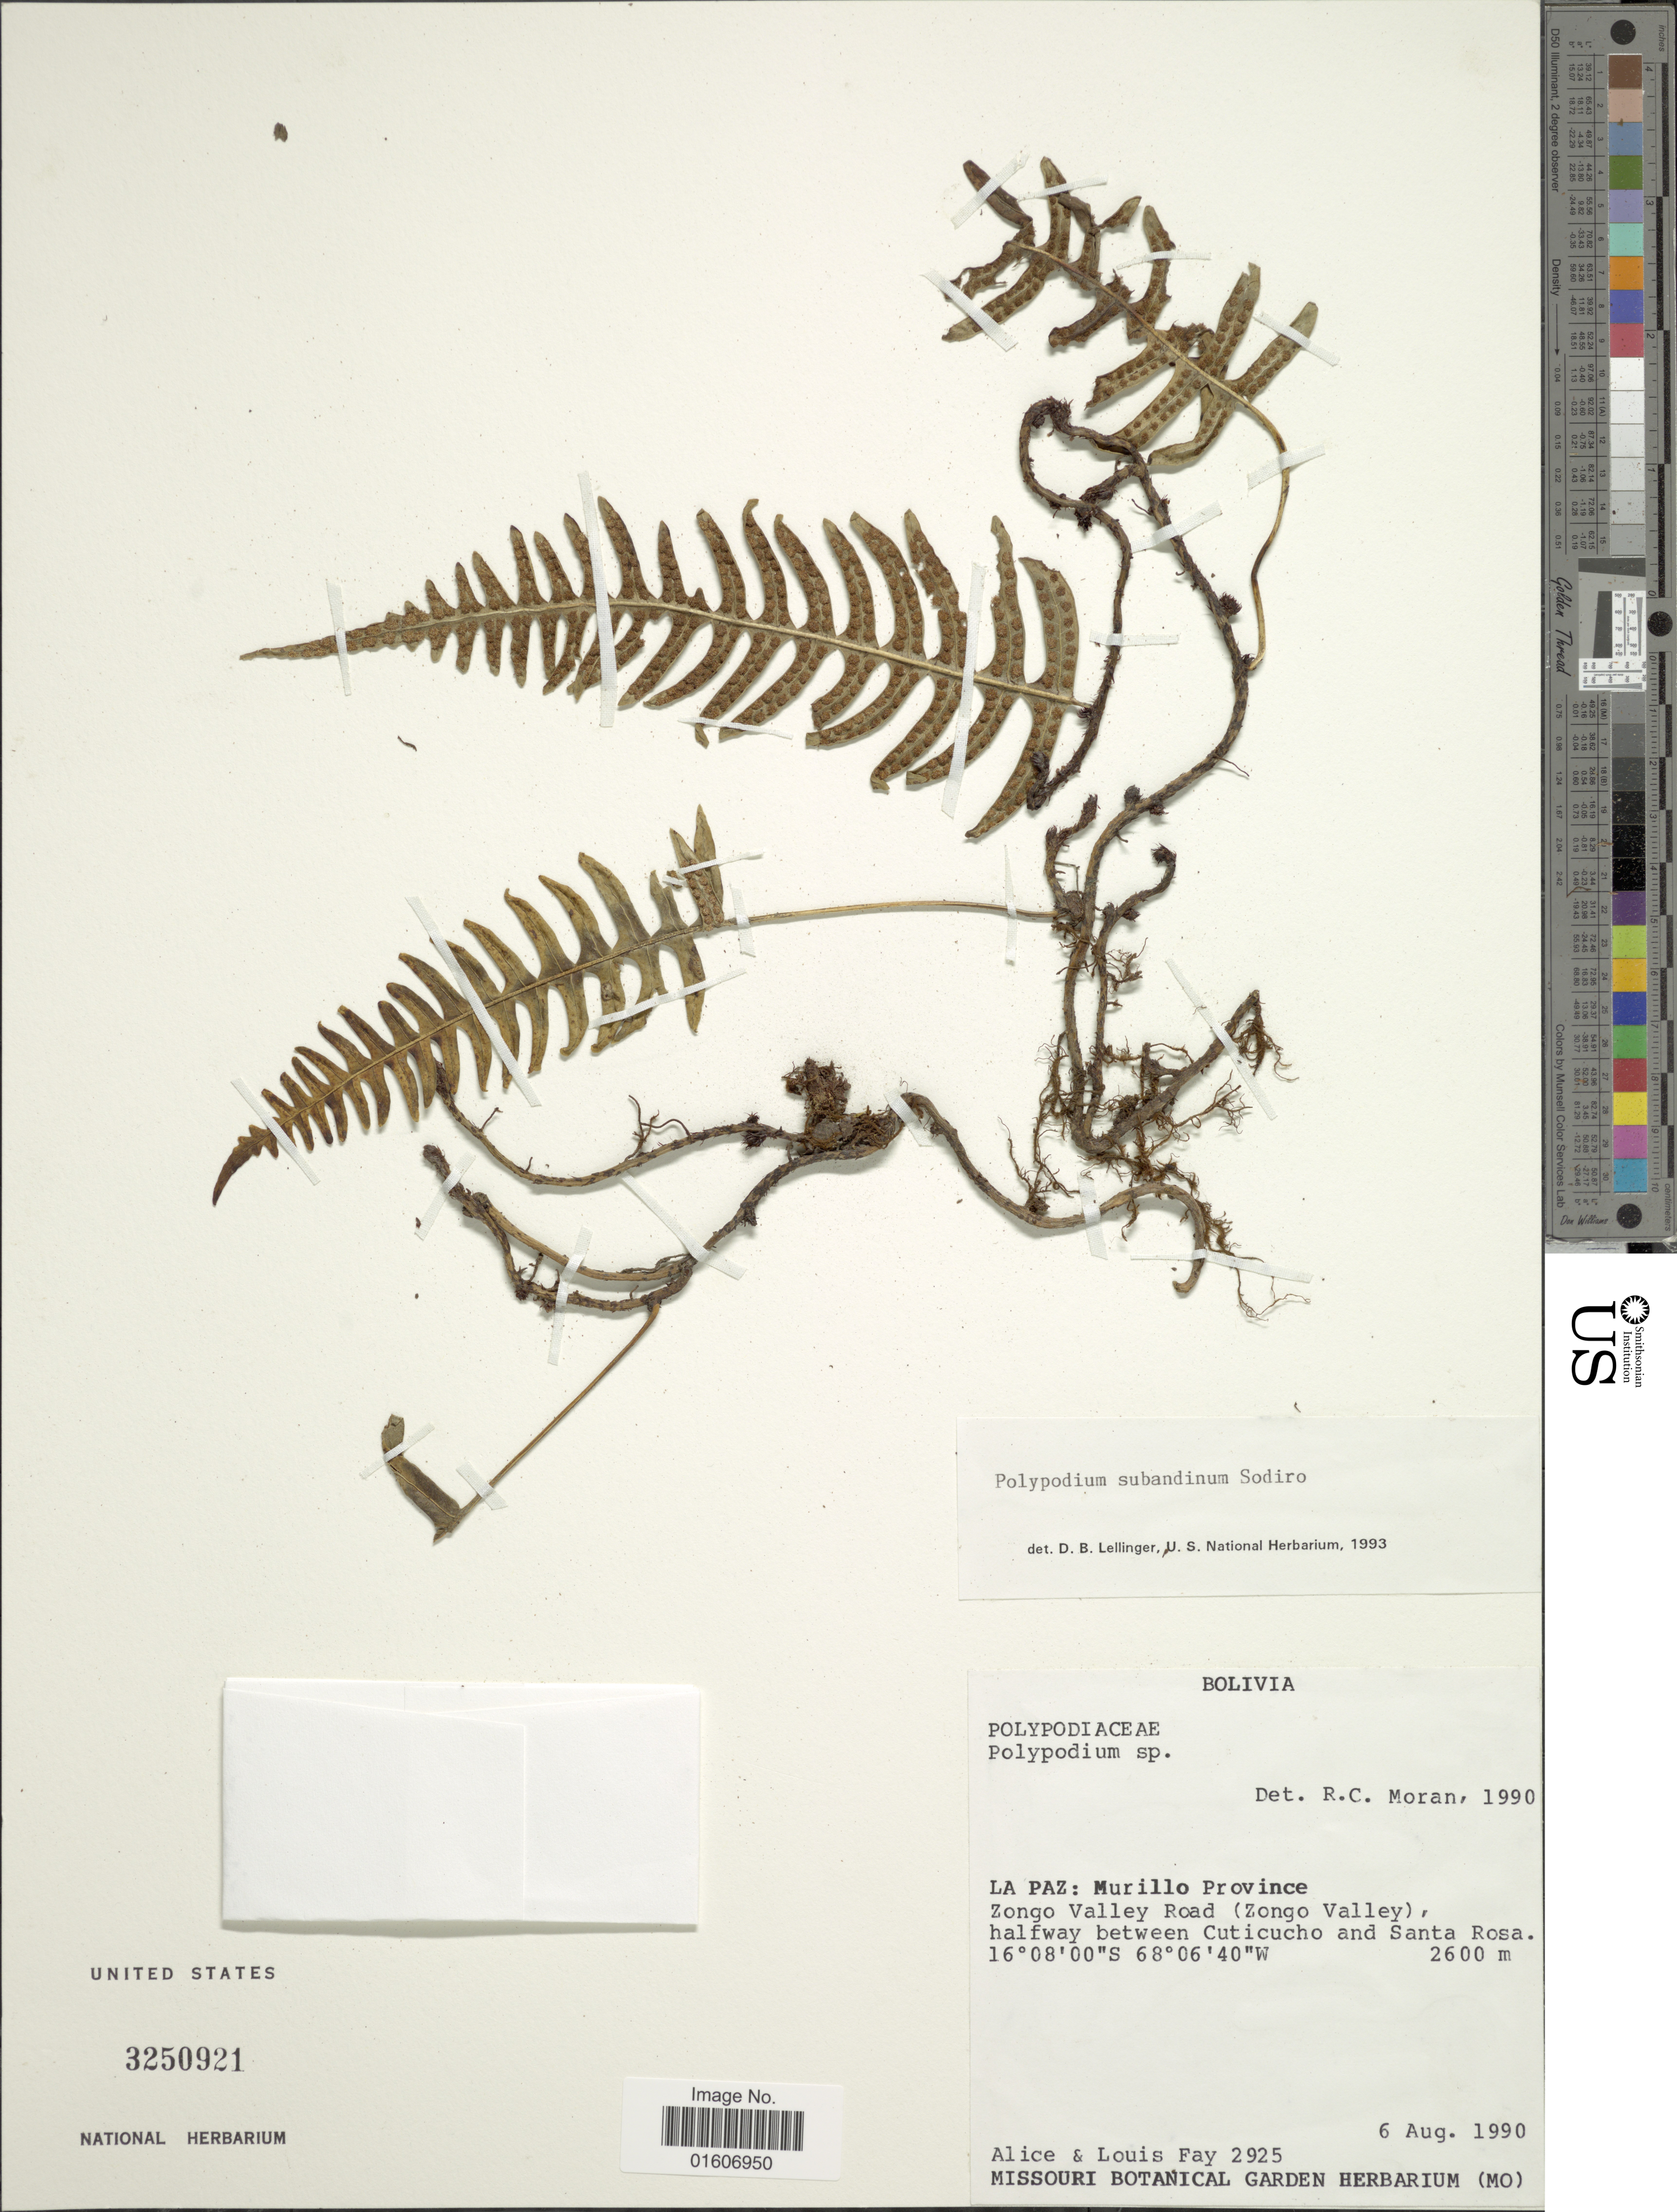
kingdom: Plantae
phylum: Tracheophyta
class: Polypodiopsida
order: Polypodiales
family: Polypodiaceae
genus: Serpocaulon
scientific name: Serpocaulon subandinum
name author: (Sod.) A.R. Sm.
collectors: A. Fay & L. Fay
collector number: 2925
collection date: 1990-08-06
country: Bolivia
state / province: La Paz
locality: Murillo Province, zongo Valley Road (Zongo Valley), halfway between Cuticucho and Santa Rosa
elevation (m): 2600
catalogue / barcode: US 3250921